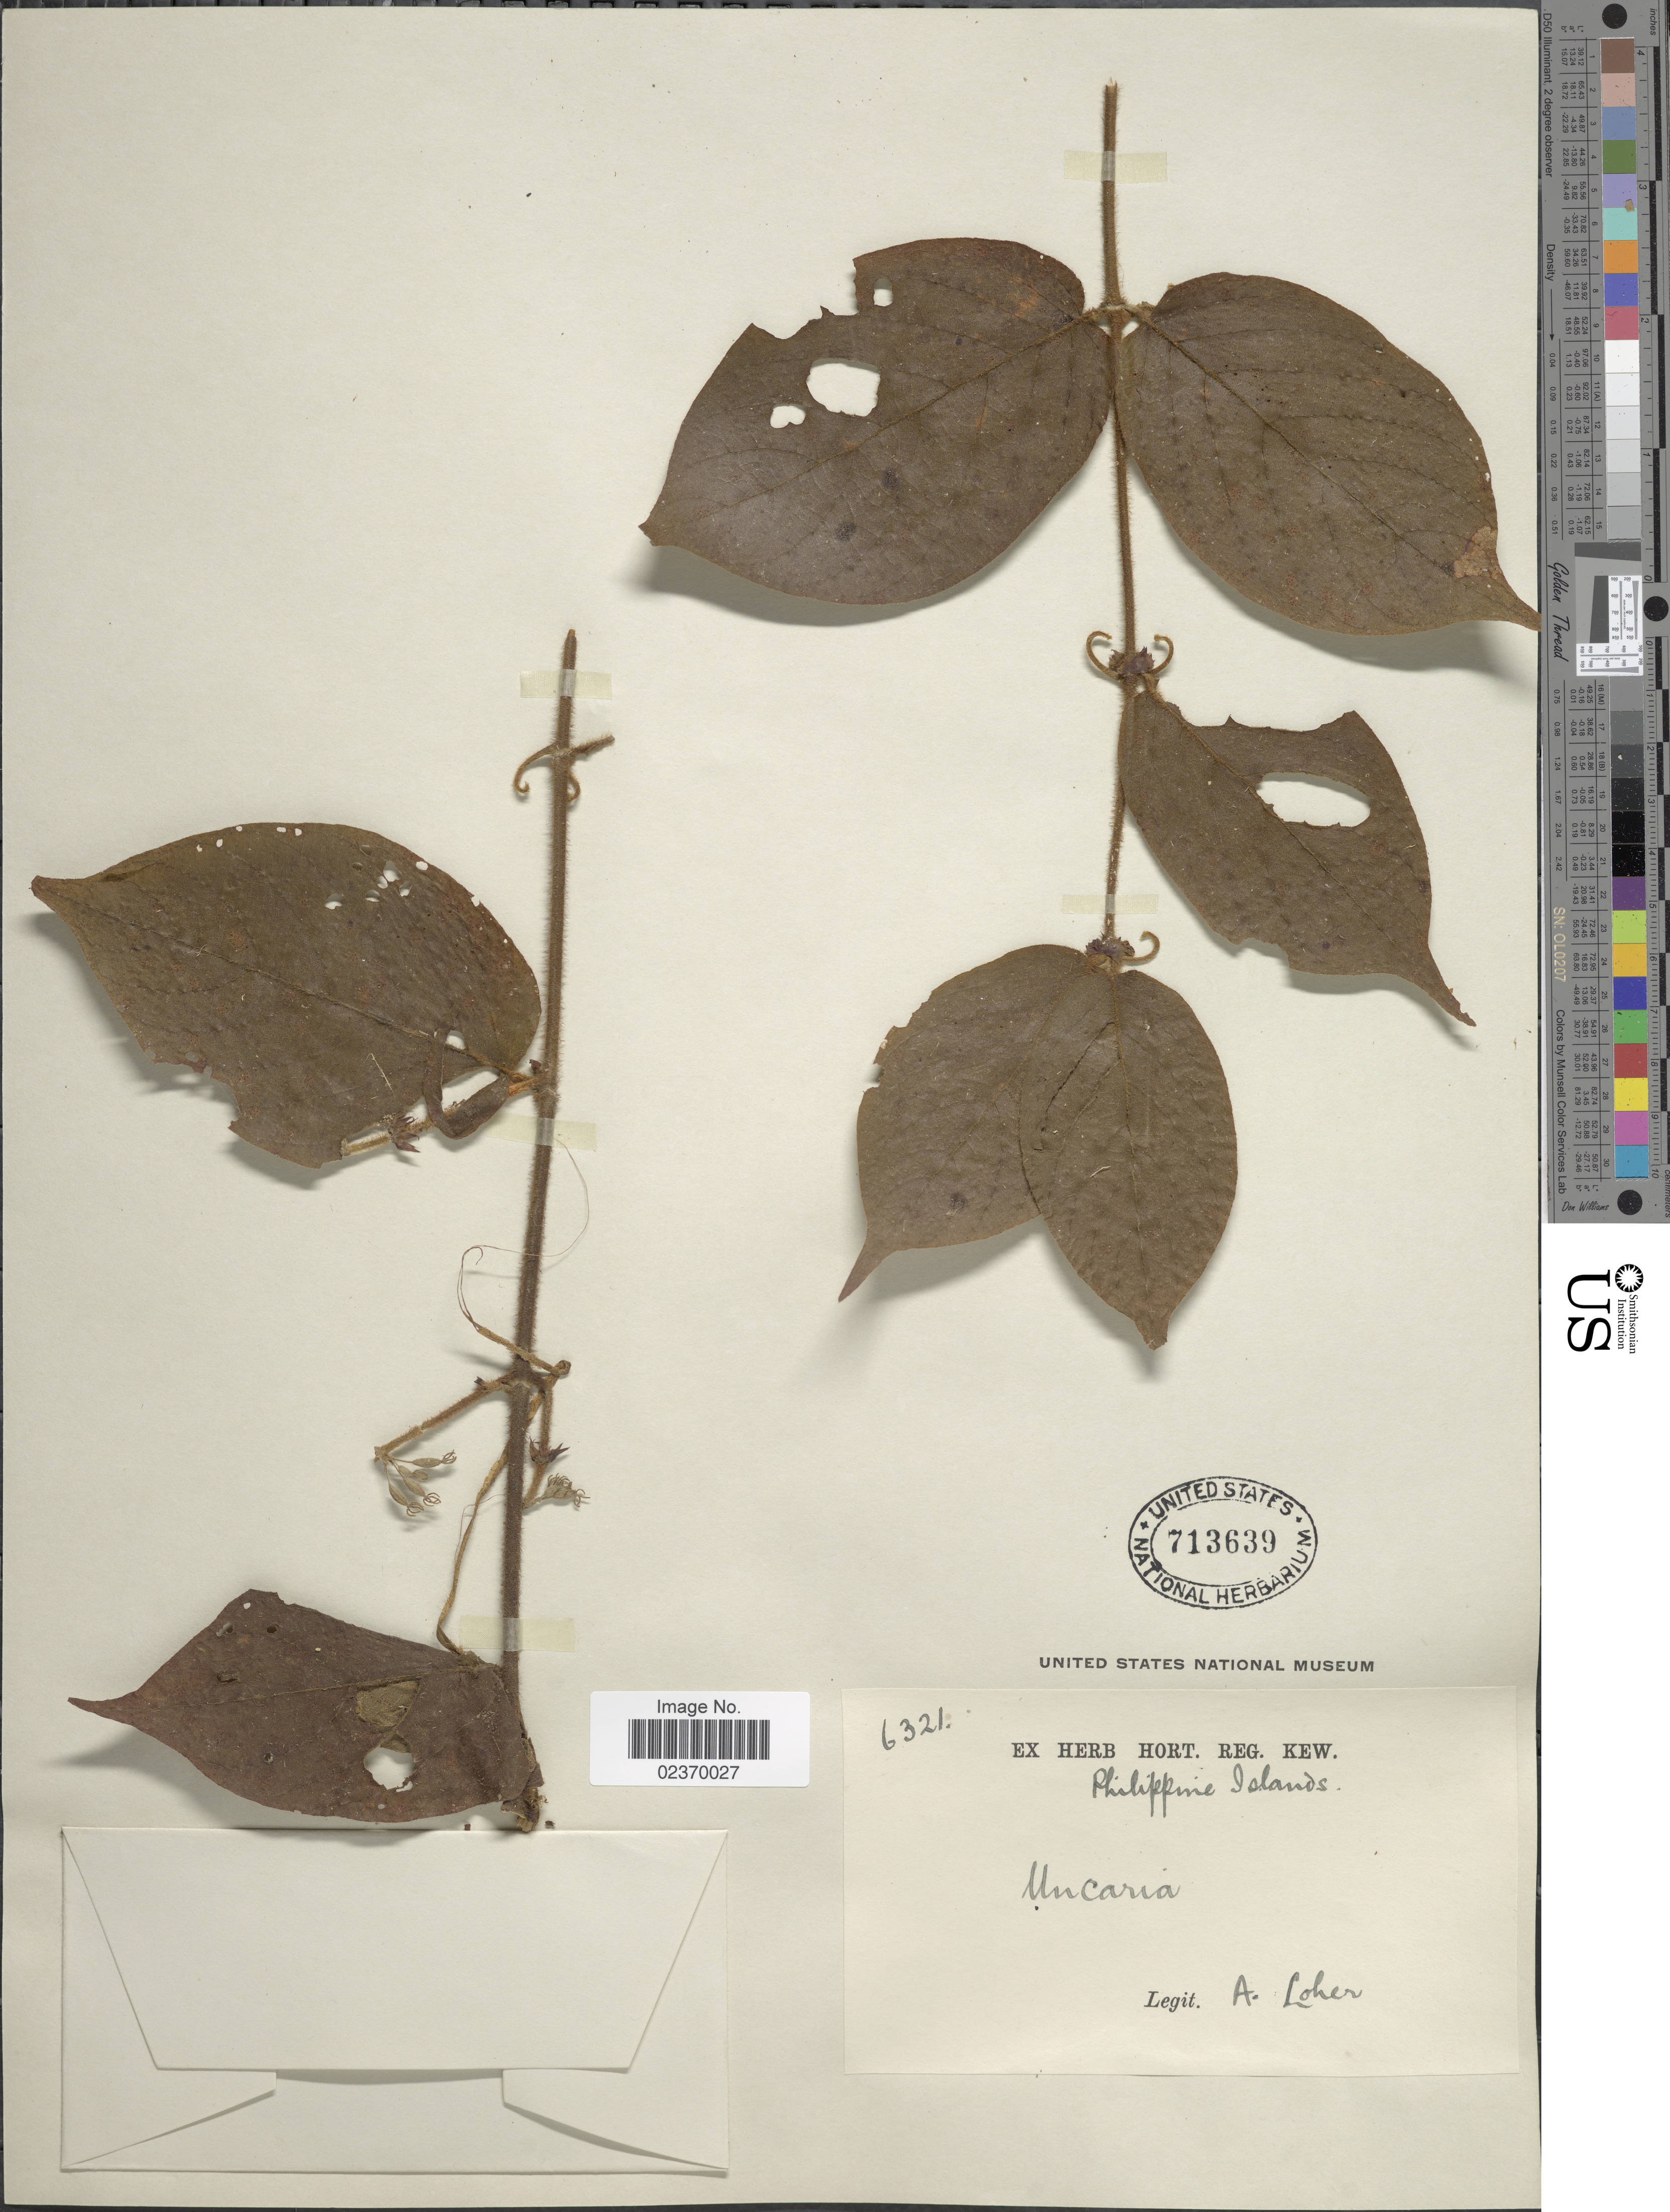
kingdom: Plantae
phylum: Tracheophyta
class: Magnoliopsida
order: Gentianales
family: Rubiaceae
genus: Uncaria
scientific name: Uncaria perrottetii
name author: (A. Rich.) Merr.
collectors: A. Loher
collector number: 6321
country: Philippines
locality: Philippine Islands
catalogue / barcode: US 713639